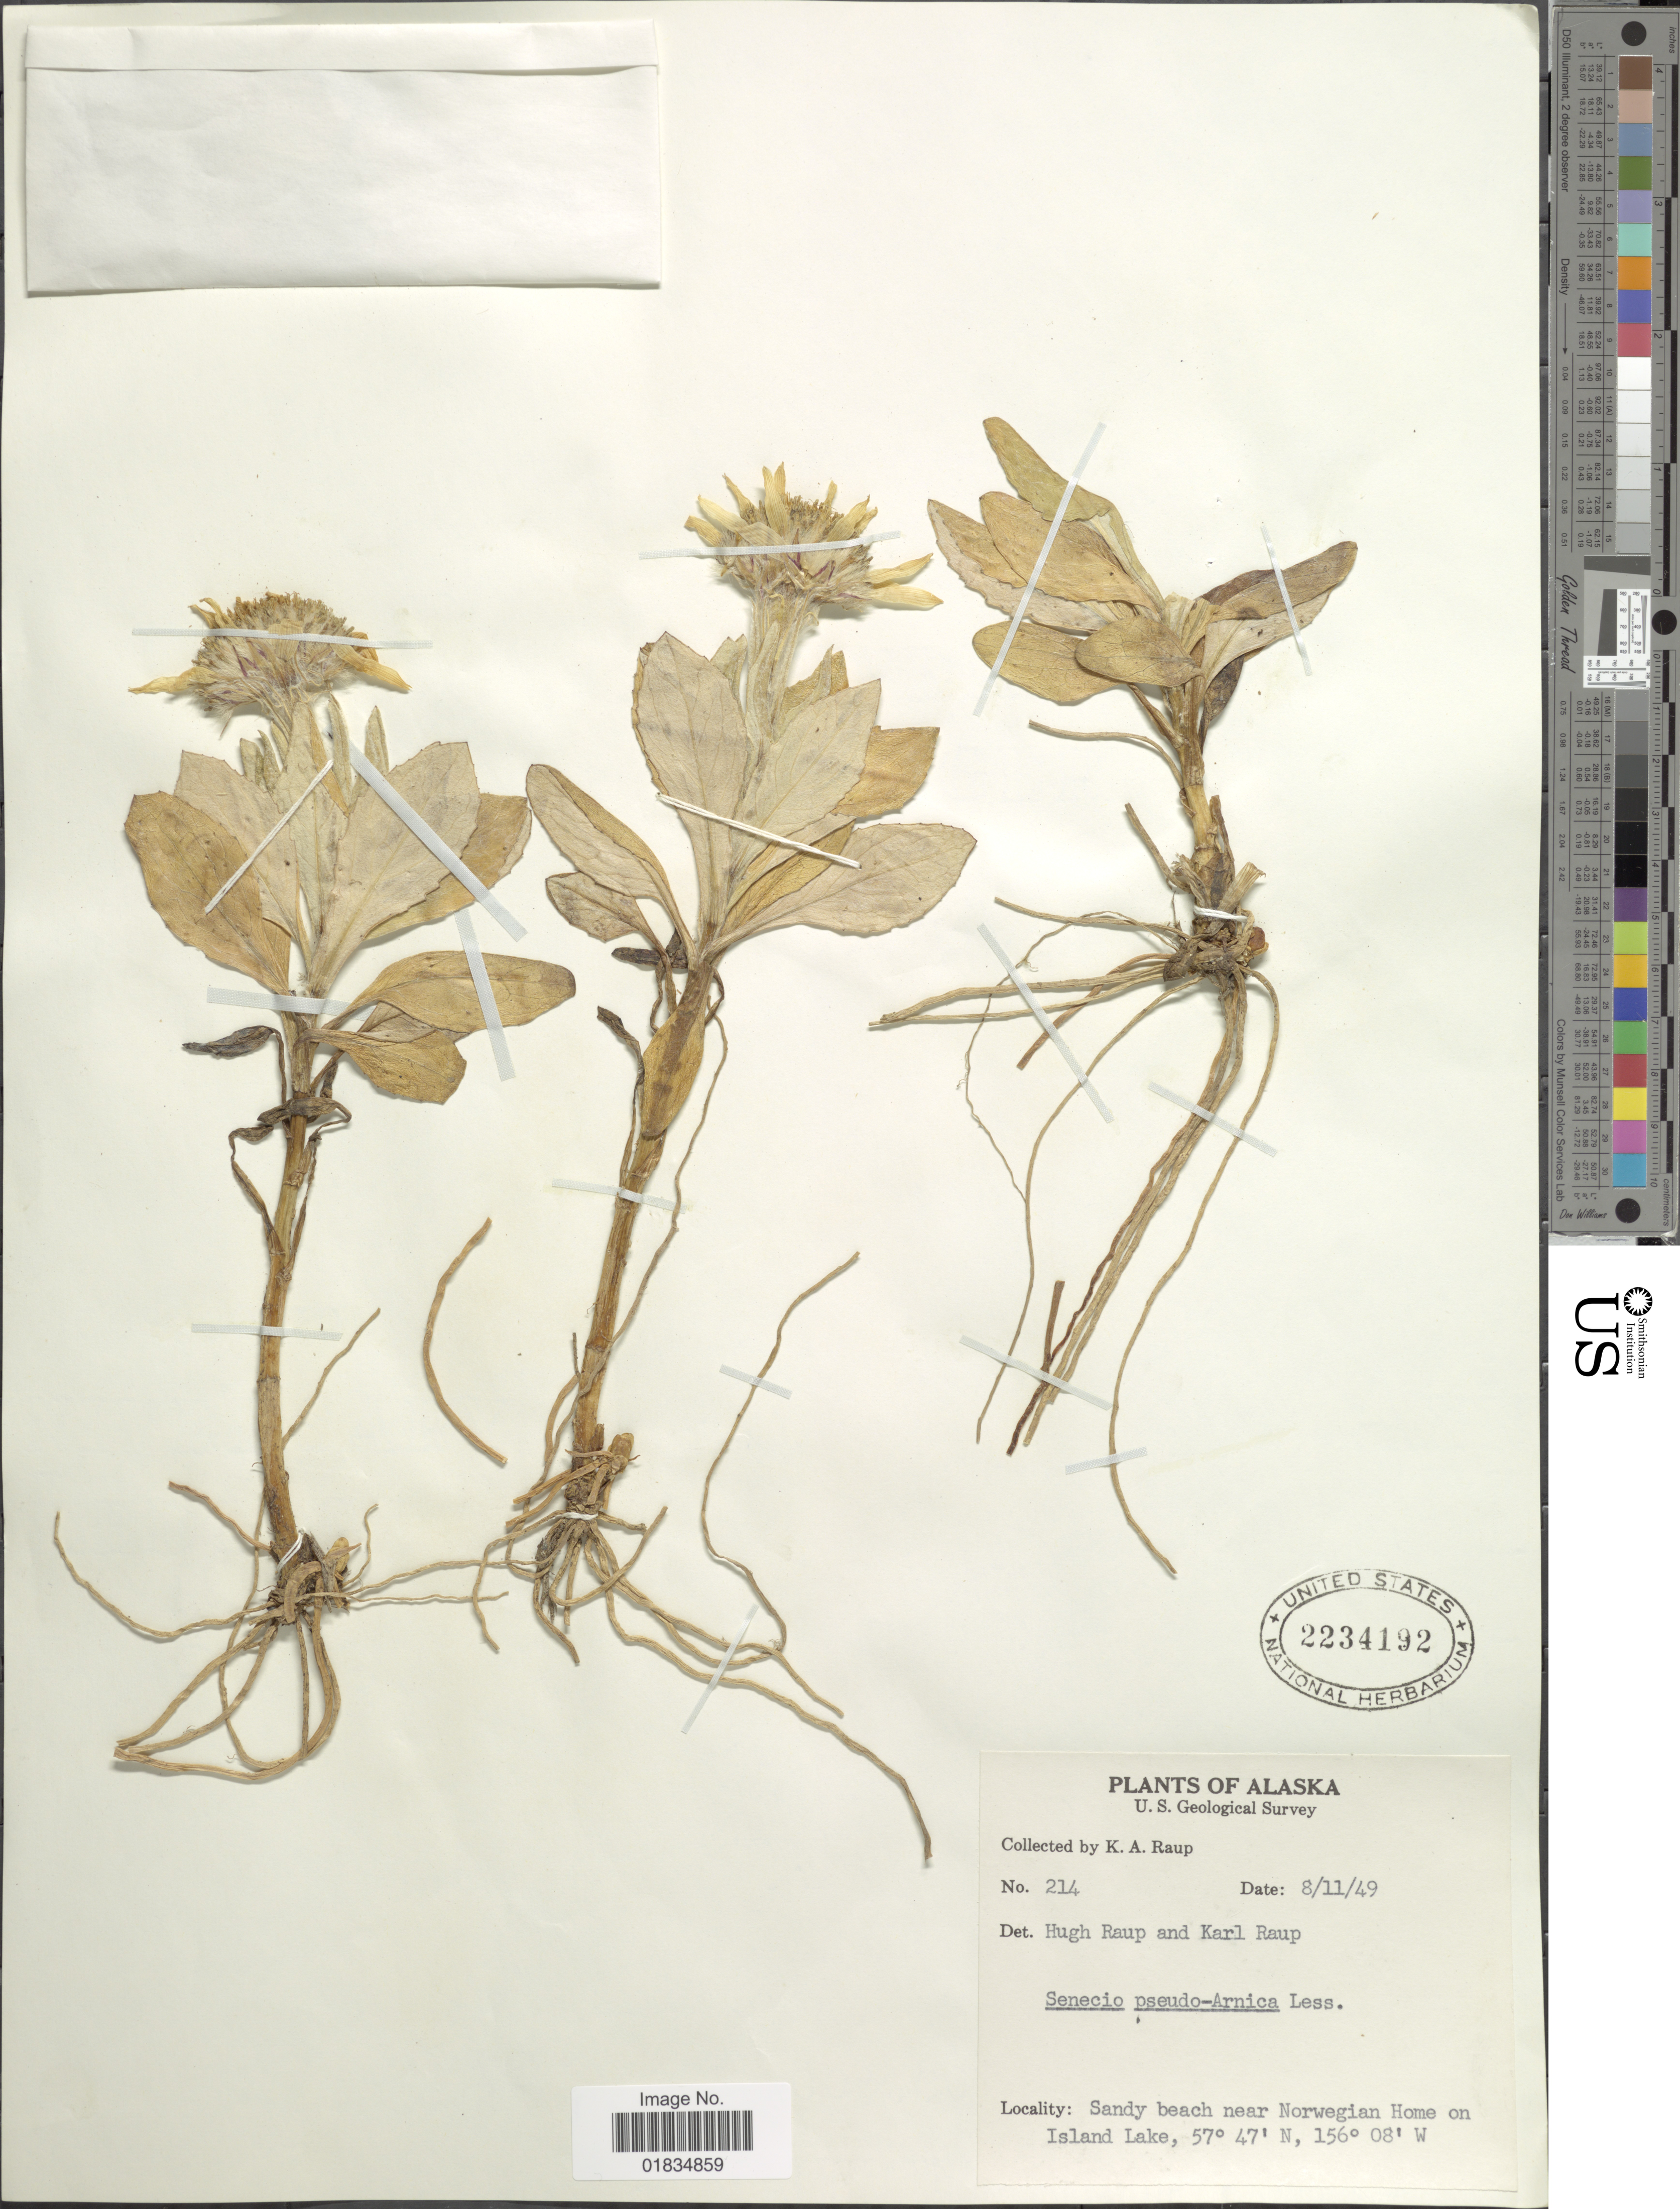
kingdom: Plantae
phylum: Tracheophyta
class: Magnoliopsida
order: Asterales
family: Asteraceae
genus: Senecio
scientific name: Senecio pseudo-elegans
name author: Less.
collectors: K. Raup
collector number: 214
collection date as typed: Transcribed d/m/y: 11/8/49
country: United States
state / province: Alaska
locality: Near Norwegian Home on Island Lake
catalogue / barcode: US 2234192